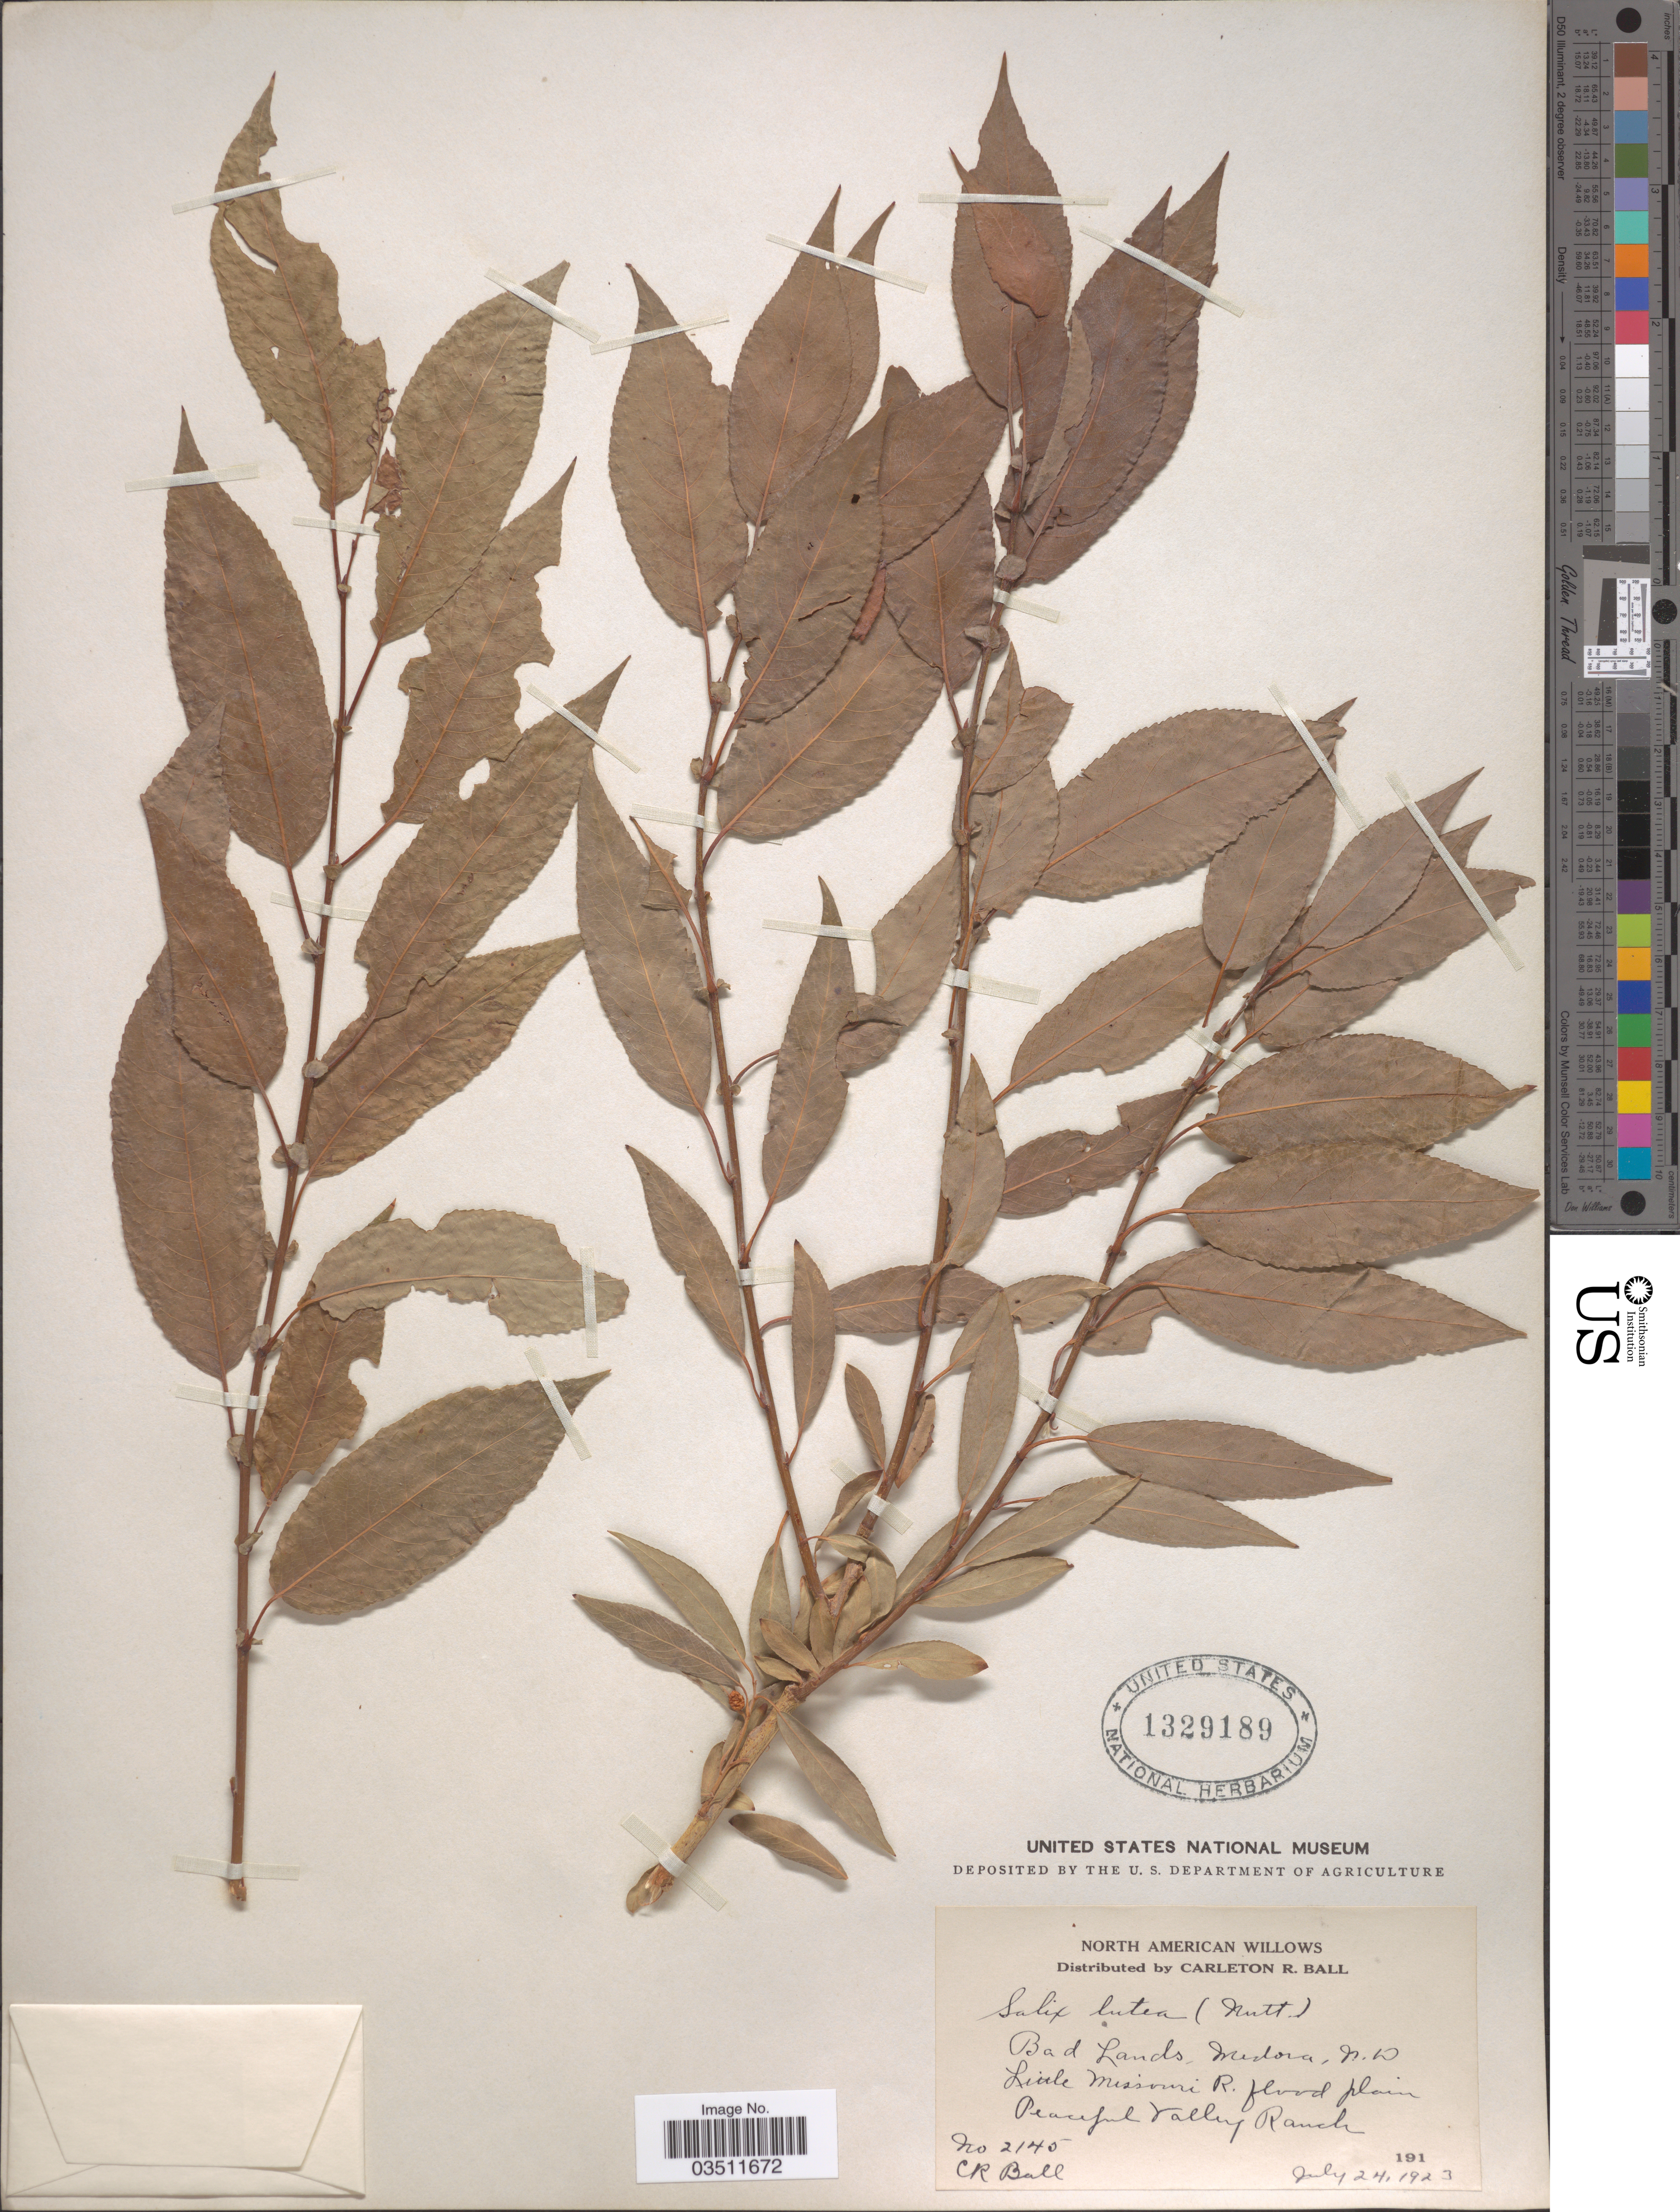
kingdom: Plantae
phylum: Tracheophyta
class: Magnoliopsida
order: Malpighiales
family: Salicaceae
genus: Salix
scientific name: Salix lutea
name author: Nutt.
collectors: C. R. Ball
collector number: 2145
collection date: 1923-07-24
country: United States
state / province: North Dakota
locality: Bad Lands, Medora. Little Missouri R. flood plain. Peaceful Valley Ranch.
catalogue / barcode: US 1329189